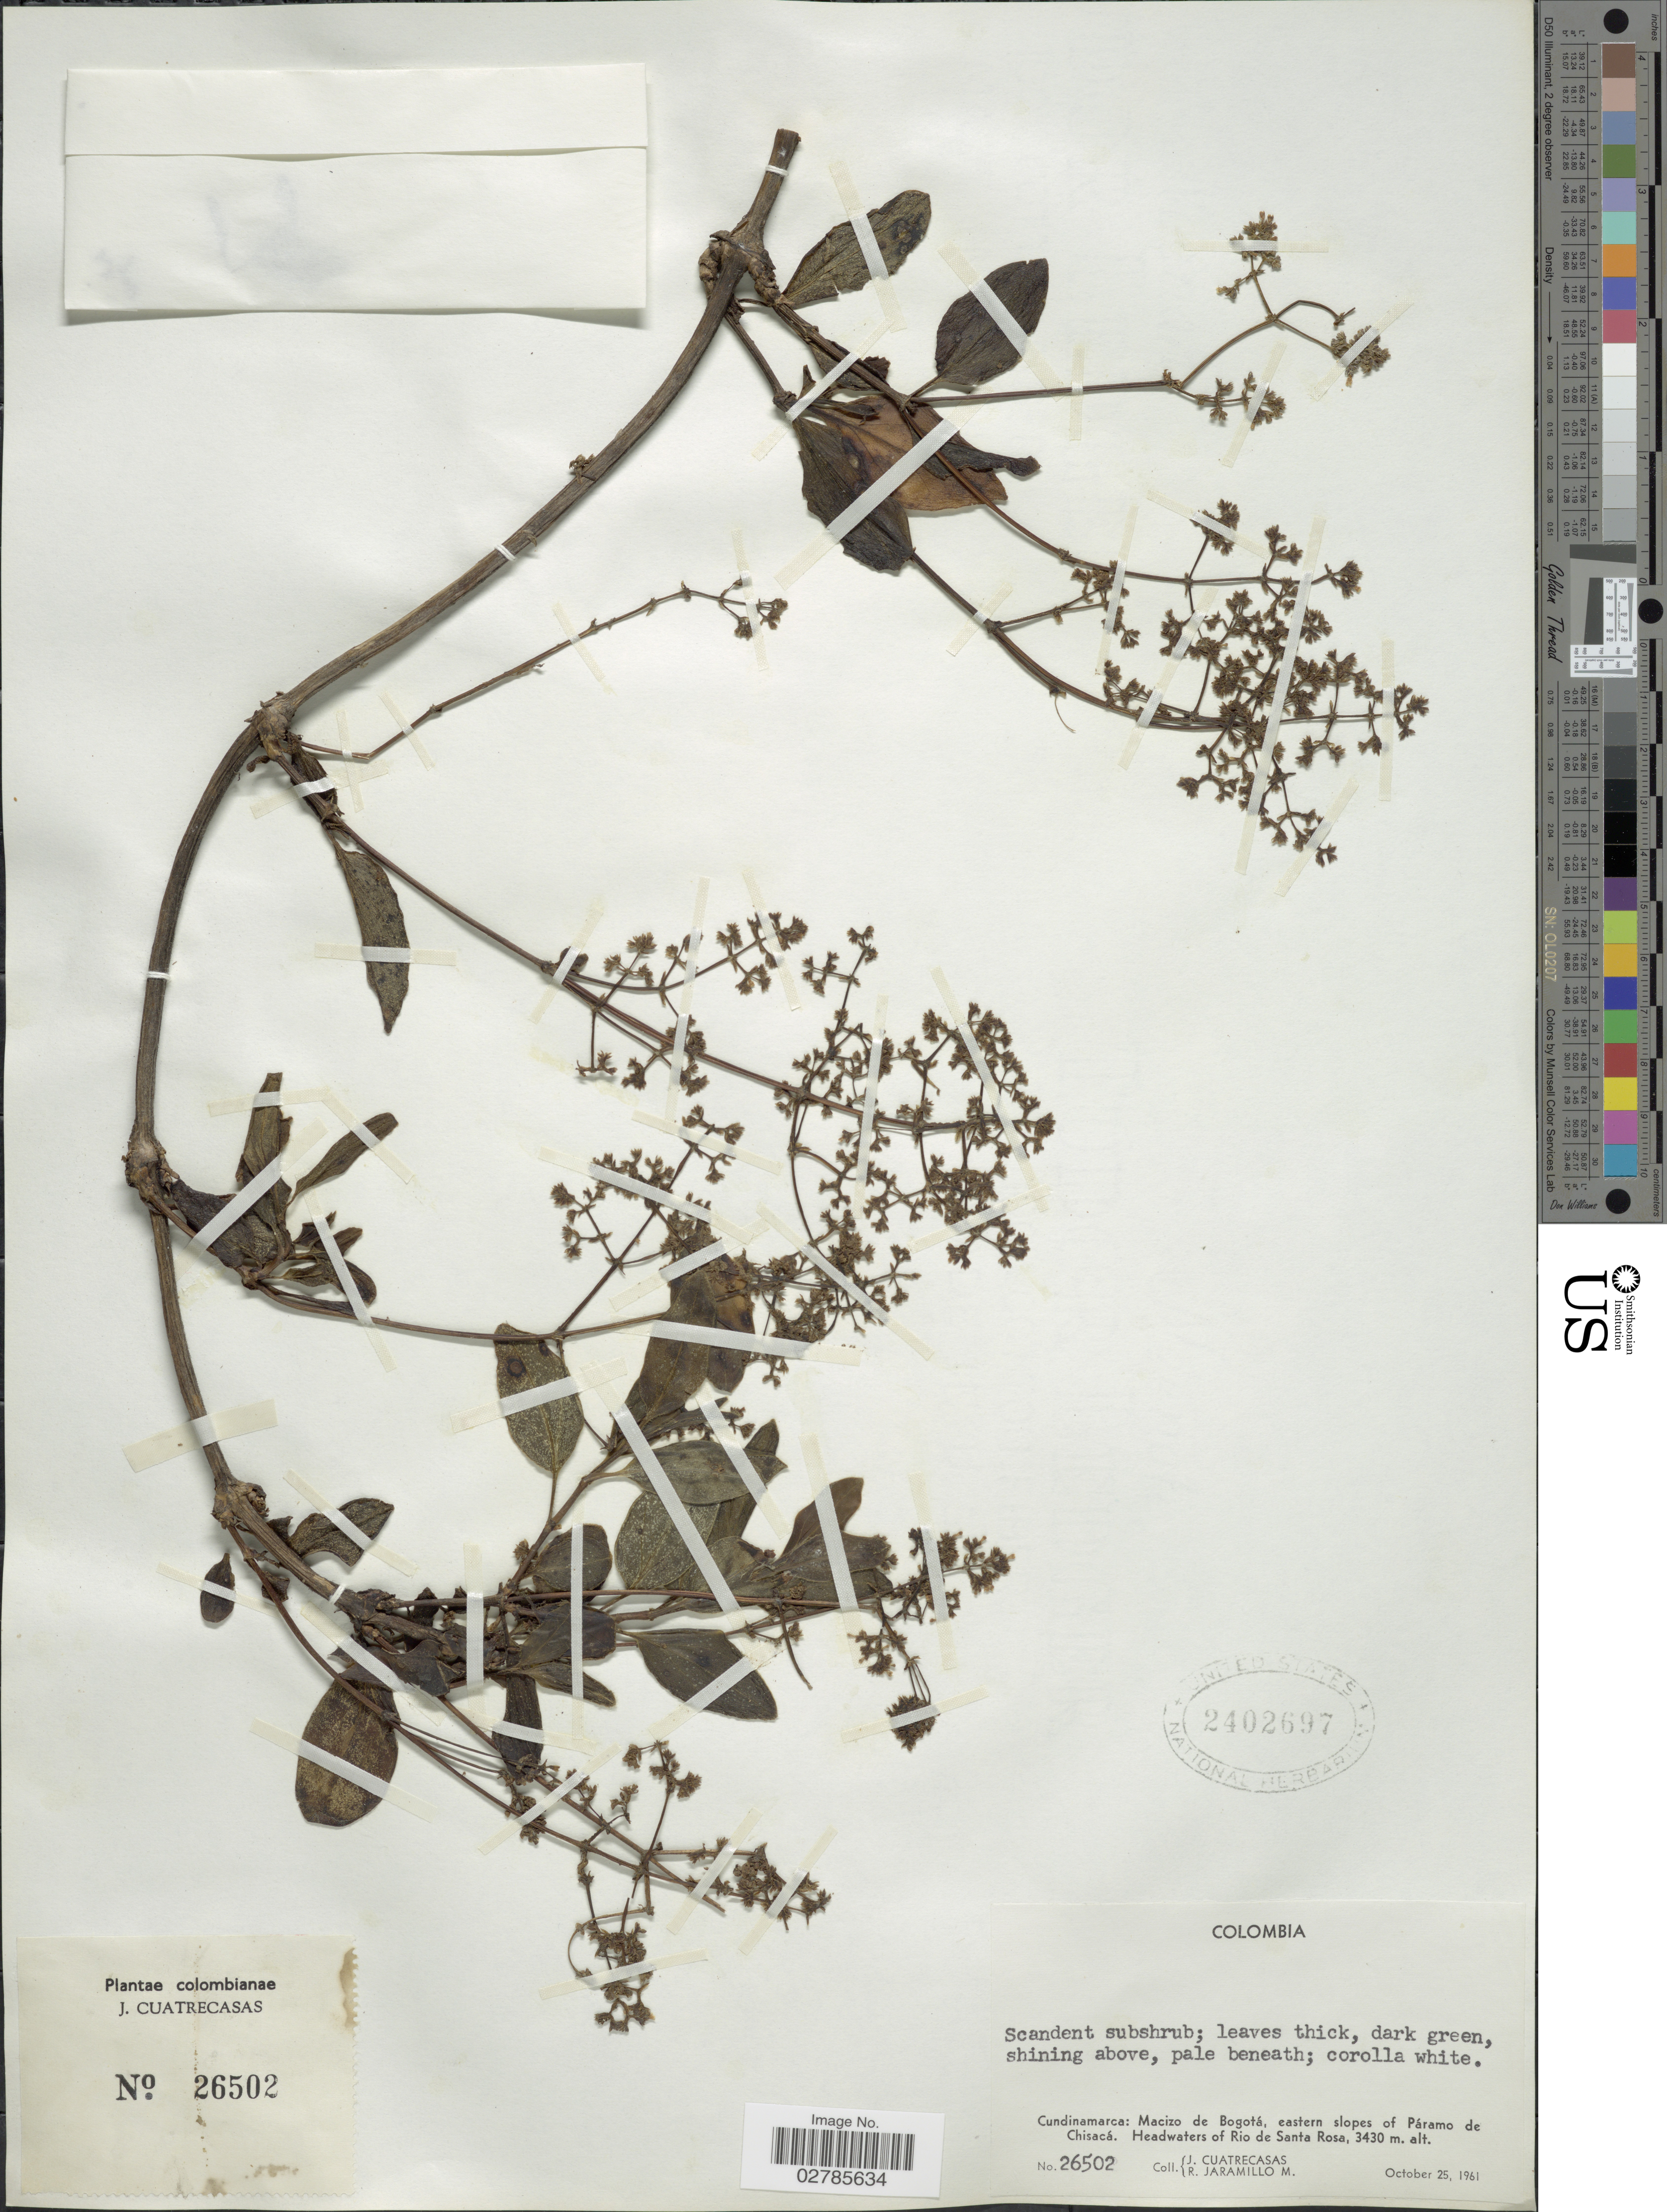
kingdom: Plantae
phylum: Tracheophyta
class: Magnoliopsida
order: Dipsacales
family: Caprifoliaceae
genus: Valeriana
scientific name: Valeriana sp.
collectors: J. Cuatrecasas & R. Jaramillo M.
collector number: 26502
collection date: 1961-10-25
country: Colombia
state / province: Cundinamarca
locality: Macizo de Bogotá, eastern slopes of Páramo de Chisacá. Headwaters of Rio de Santa Rosa.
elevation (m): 3430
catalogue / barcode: US 2402697